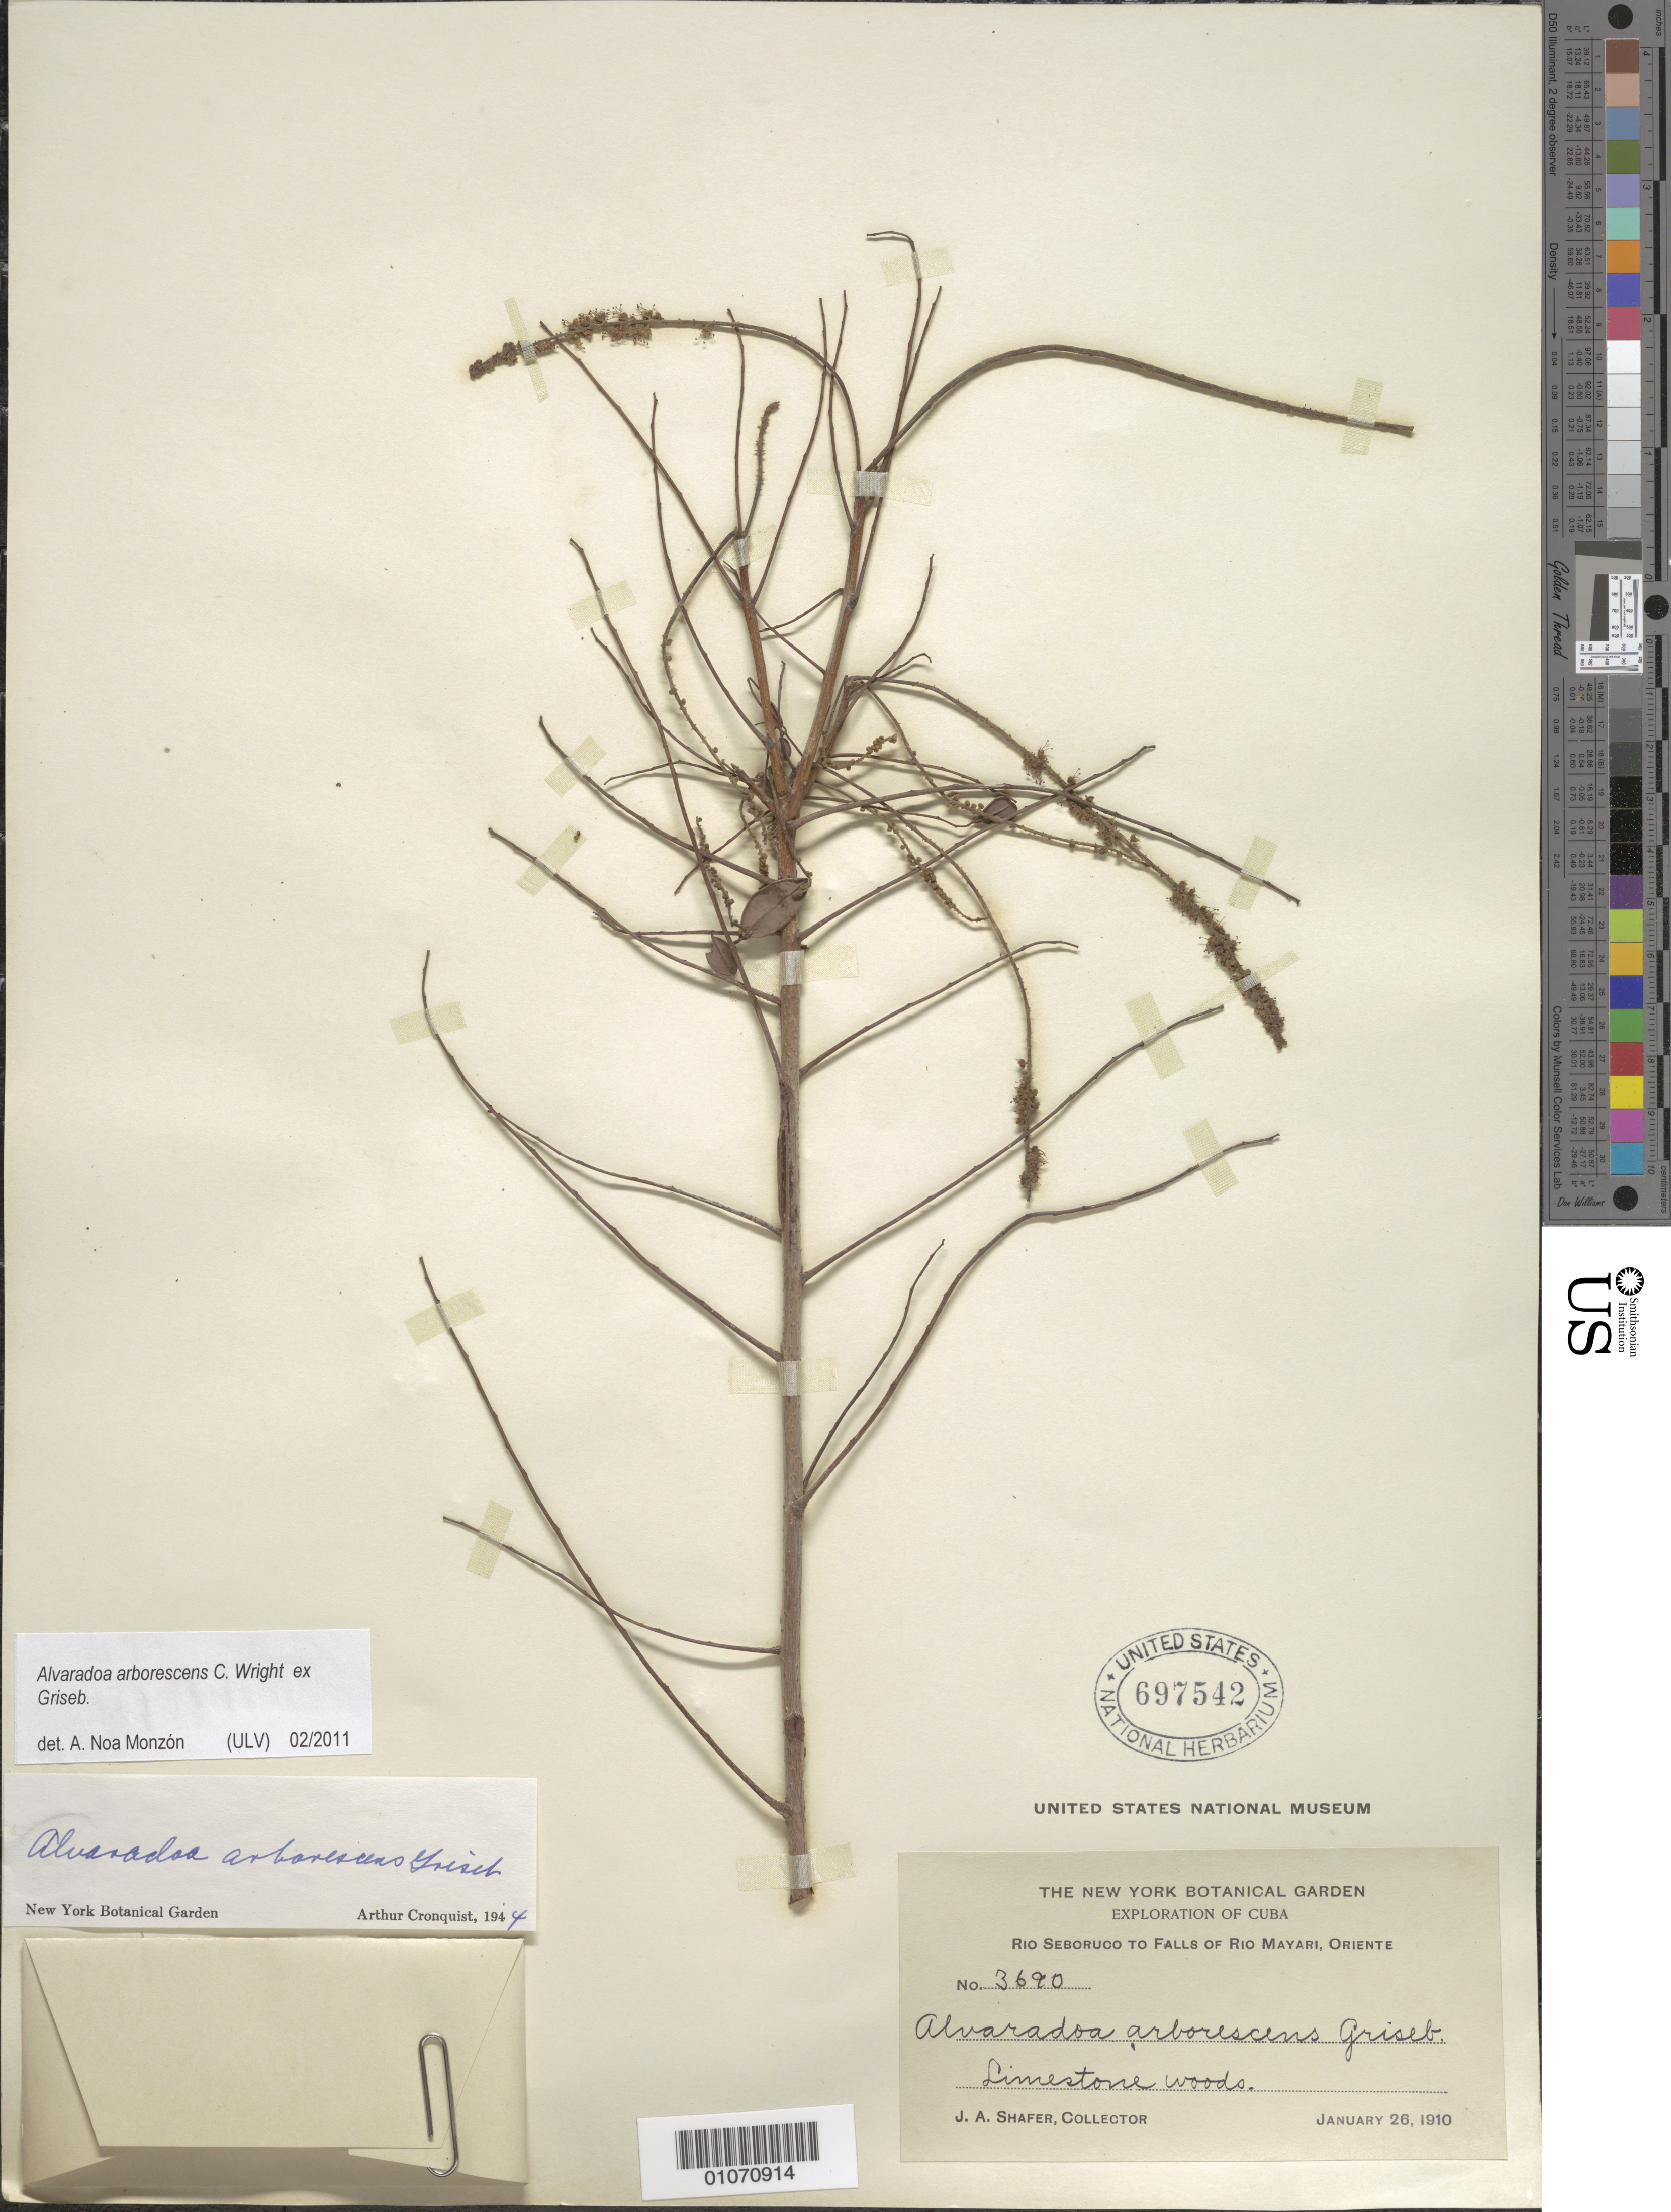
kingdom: Plantae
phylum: Tracheophyta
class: Magnoliopsida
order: Picramniales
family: Picramniaceae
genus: Alvaradoa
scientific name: Alvaradoa arborescens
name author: C. Wright in Griseb.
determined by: Noa Monzón, A.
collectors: J. A. Shafer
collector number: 3690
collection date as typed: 26 Jan 1910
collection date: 1910-01-26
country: Cuba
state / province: Oriente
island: Cuba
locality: Río Seboruco to Falls of Río Mayari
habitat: Limestone woods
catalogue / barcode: US 697542